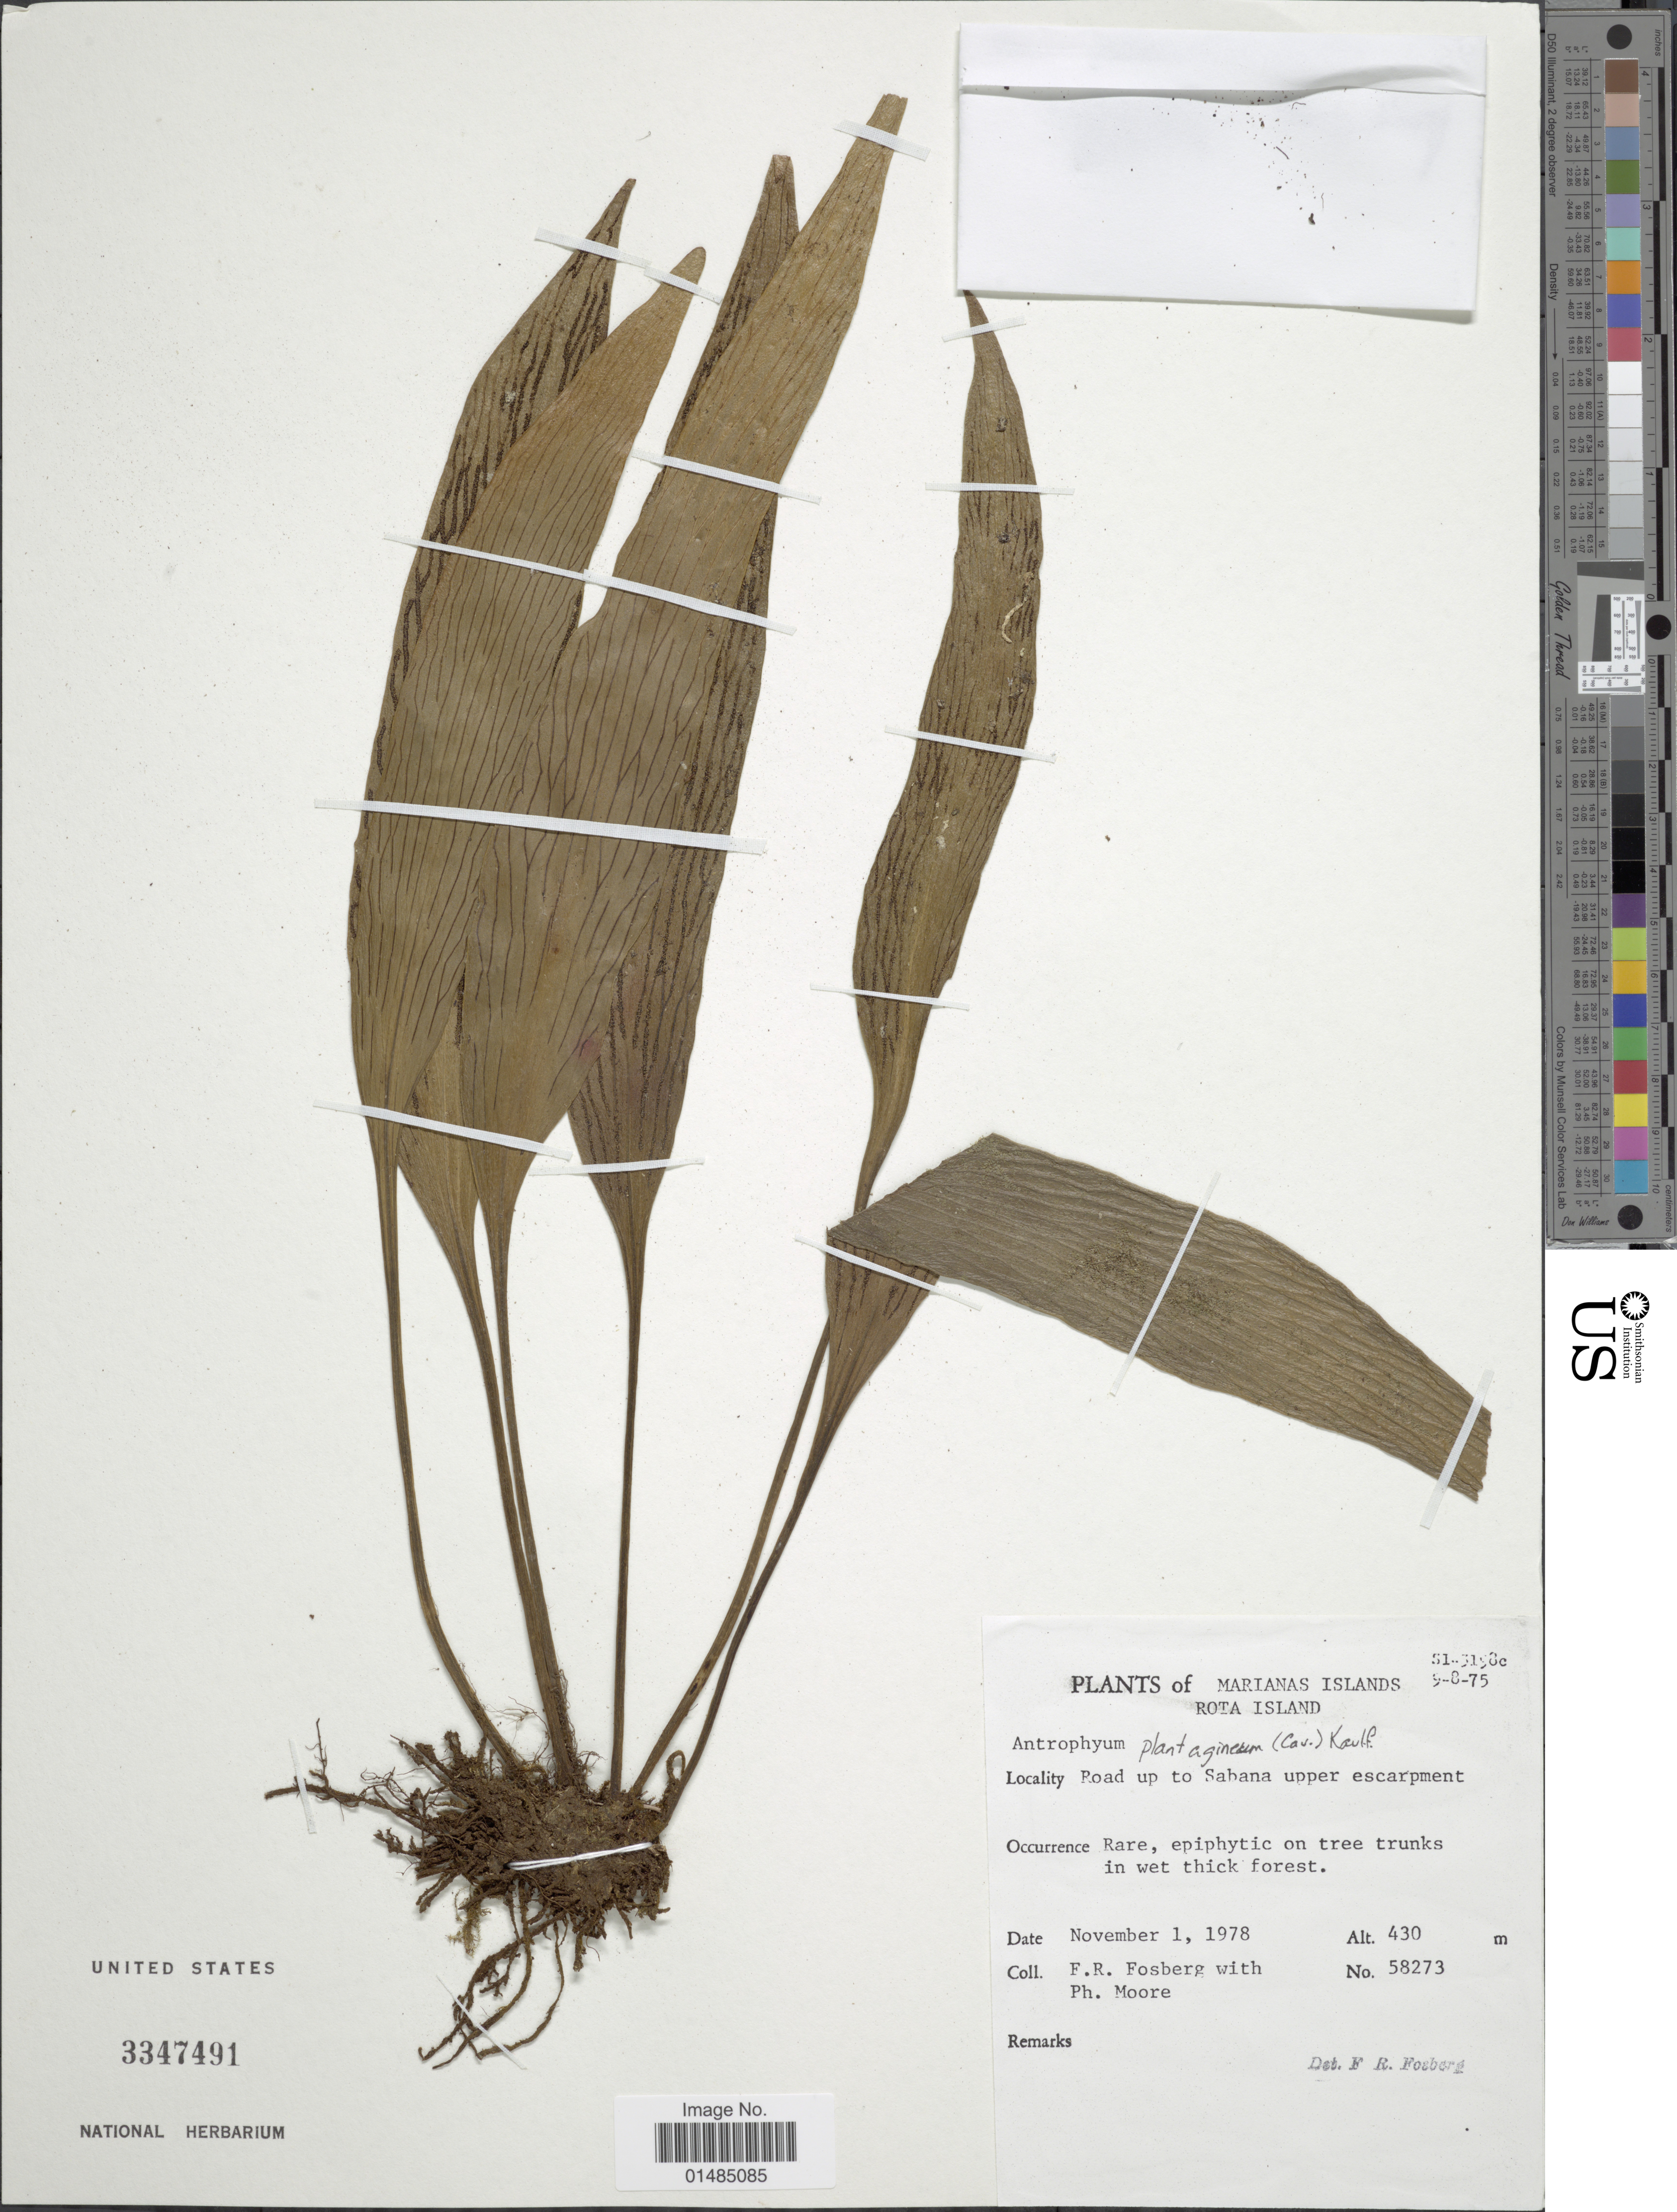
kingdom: Plantae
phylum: Tracheophyta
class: Polypodiopsida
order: Polypodiales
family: Pteridaceae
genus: Antrophyum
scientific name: Antrophyum plantagineum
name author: (Cav.) Kaulf.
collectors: F. R. Fosberg & P. Moore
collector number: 58273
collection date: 1978-11-01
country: Northern Mariana Islands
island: Rota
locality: Road up to Sabana upper escarpment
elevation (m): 430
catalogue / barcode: US 3347491